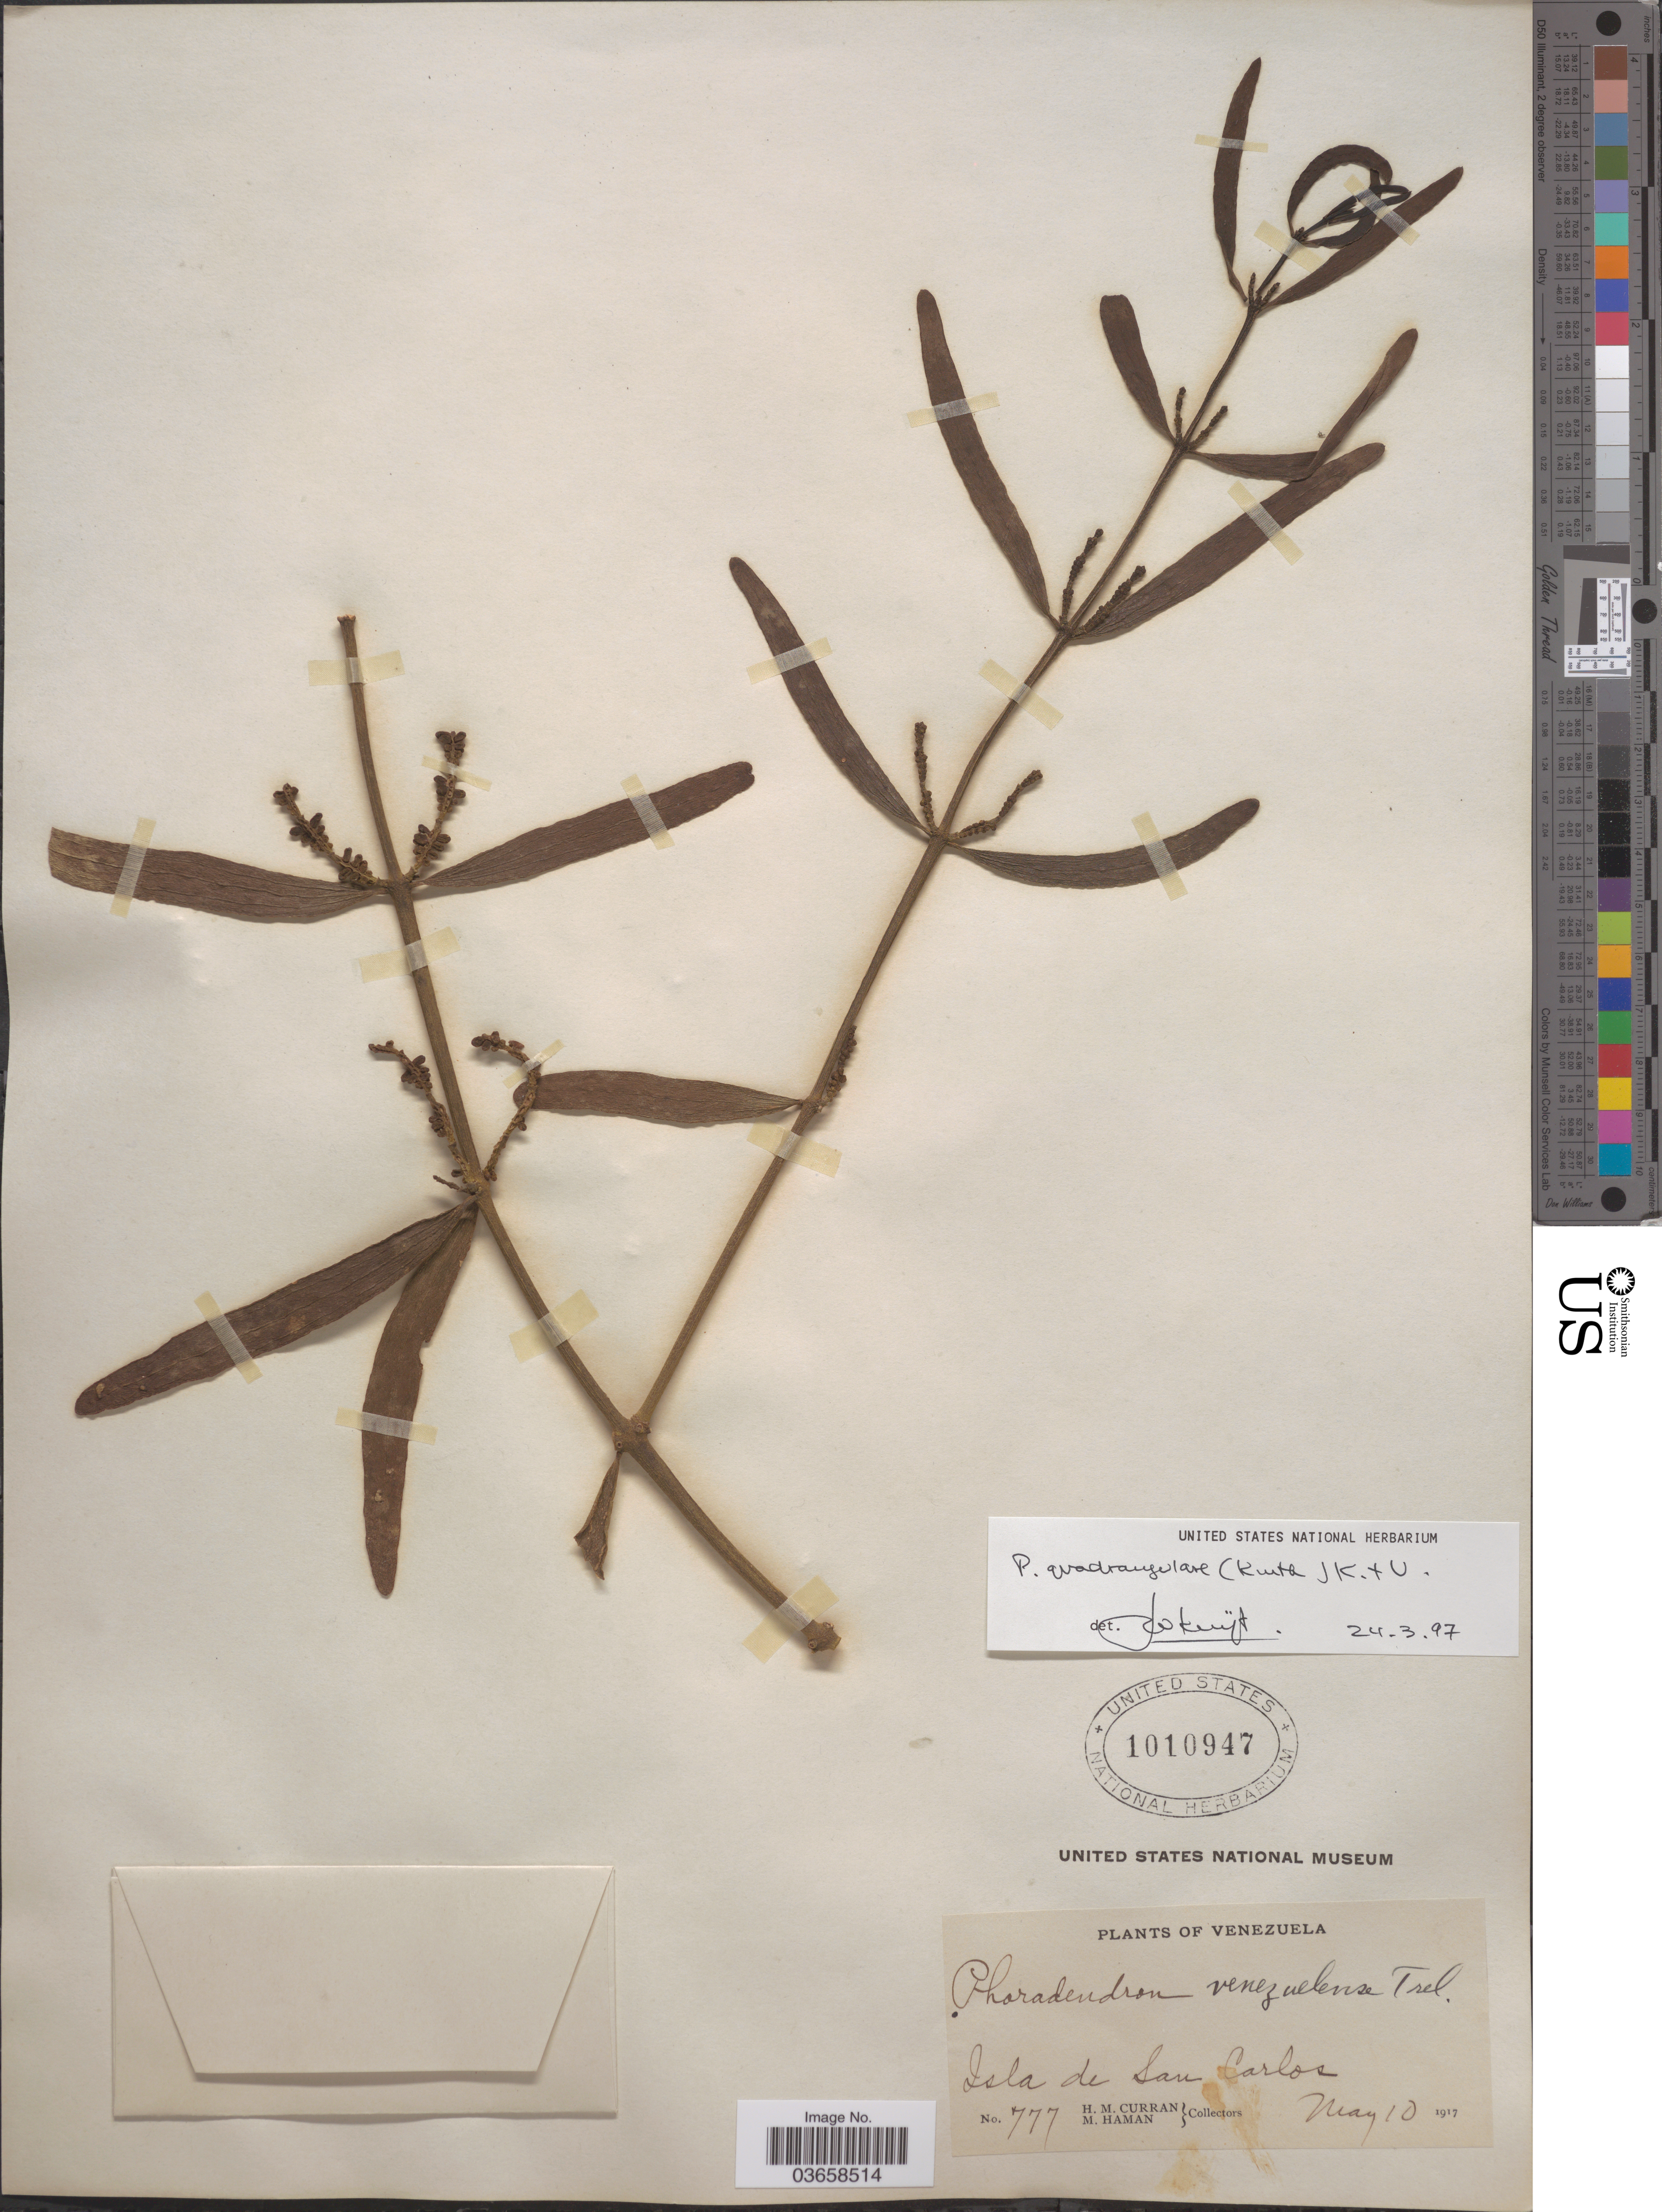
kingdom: Plantae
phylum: Tracheophyta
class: Magnoliopsida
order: Santalales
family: Viscaceae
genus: Phoradendron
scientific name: Phoradendron quadrangulare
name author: (Kunth) Griseb.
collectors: H. M. Curran & M. Haman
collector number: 777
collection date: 1917-05-10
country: Venezuela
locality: Isla de San Carlos.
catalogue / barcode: US 1010947